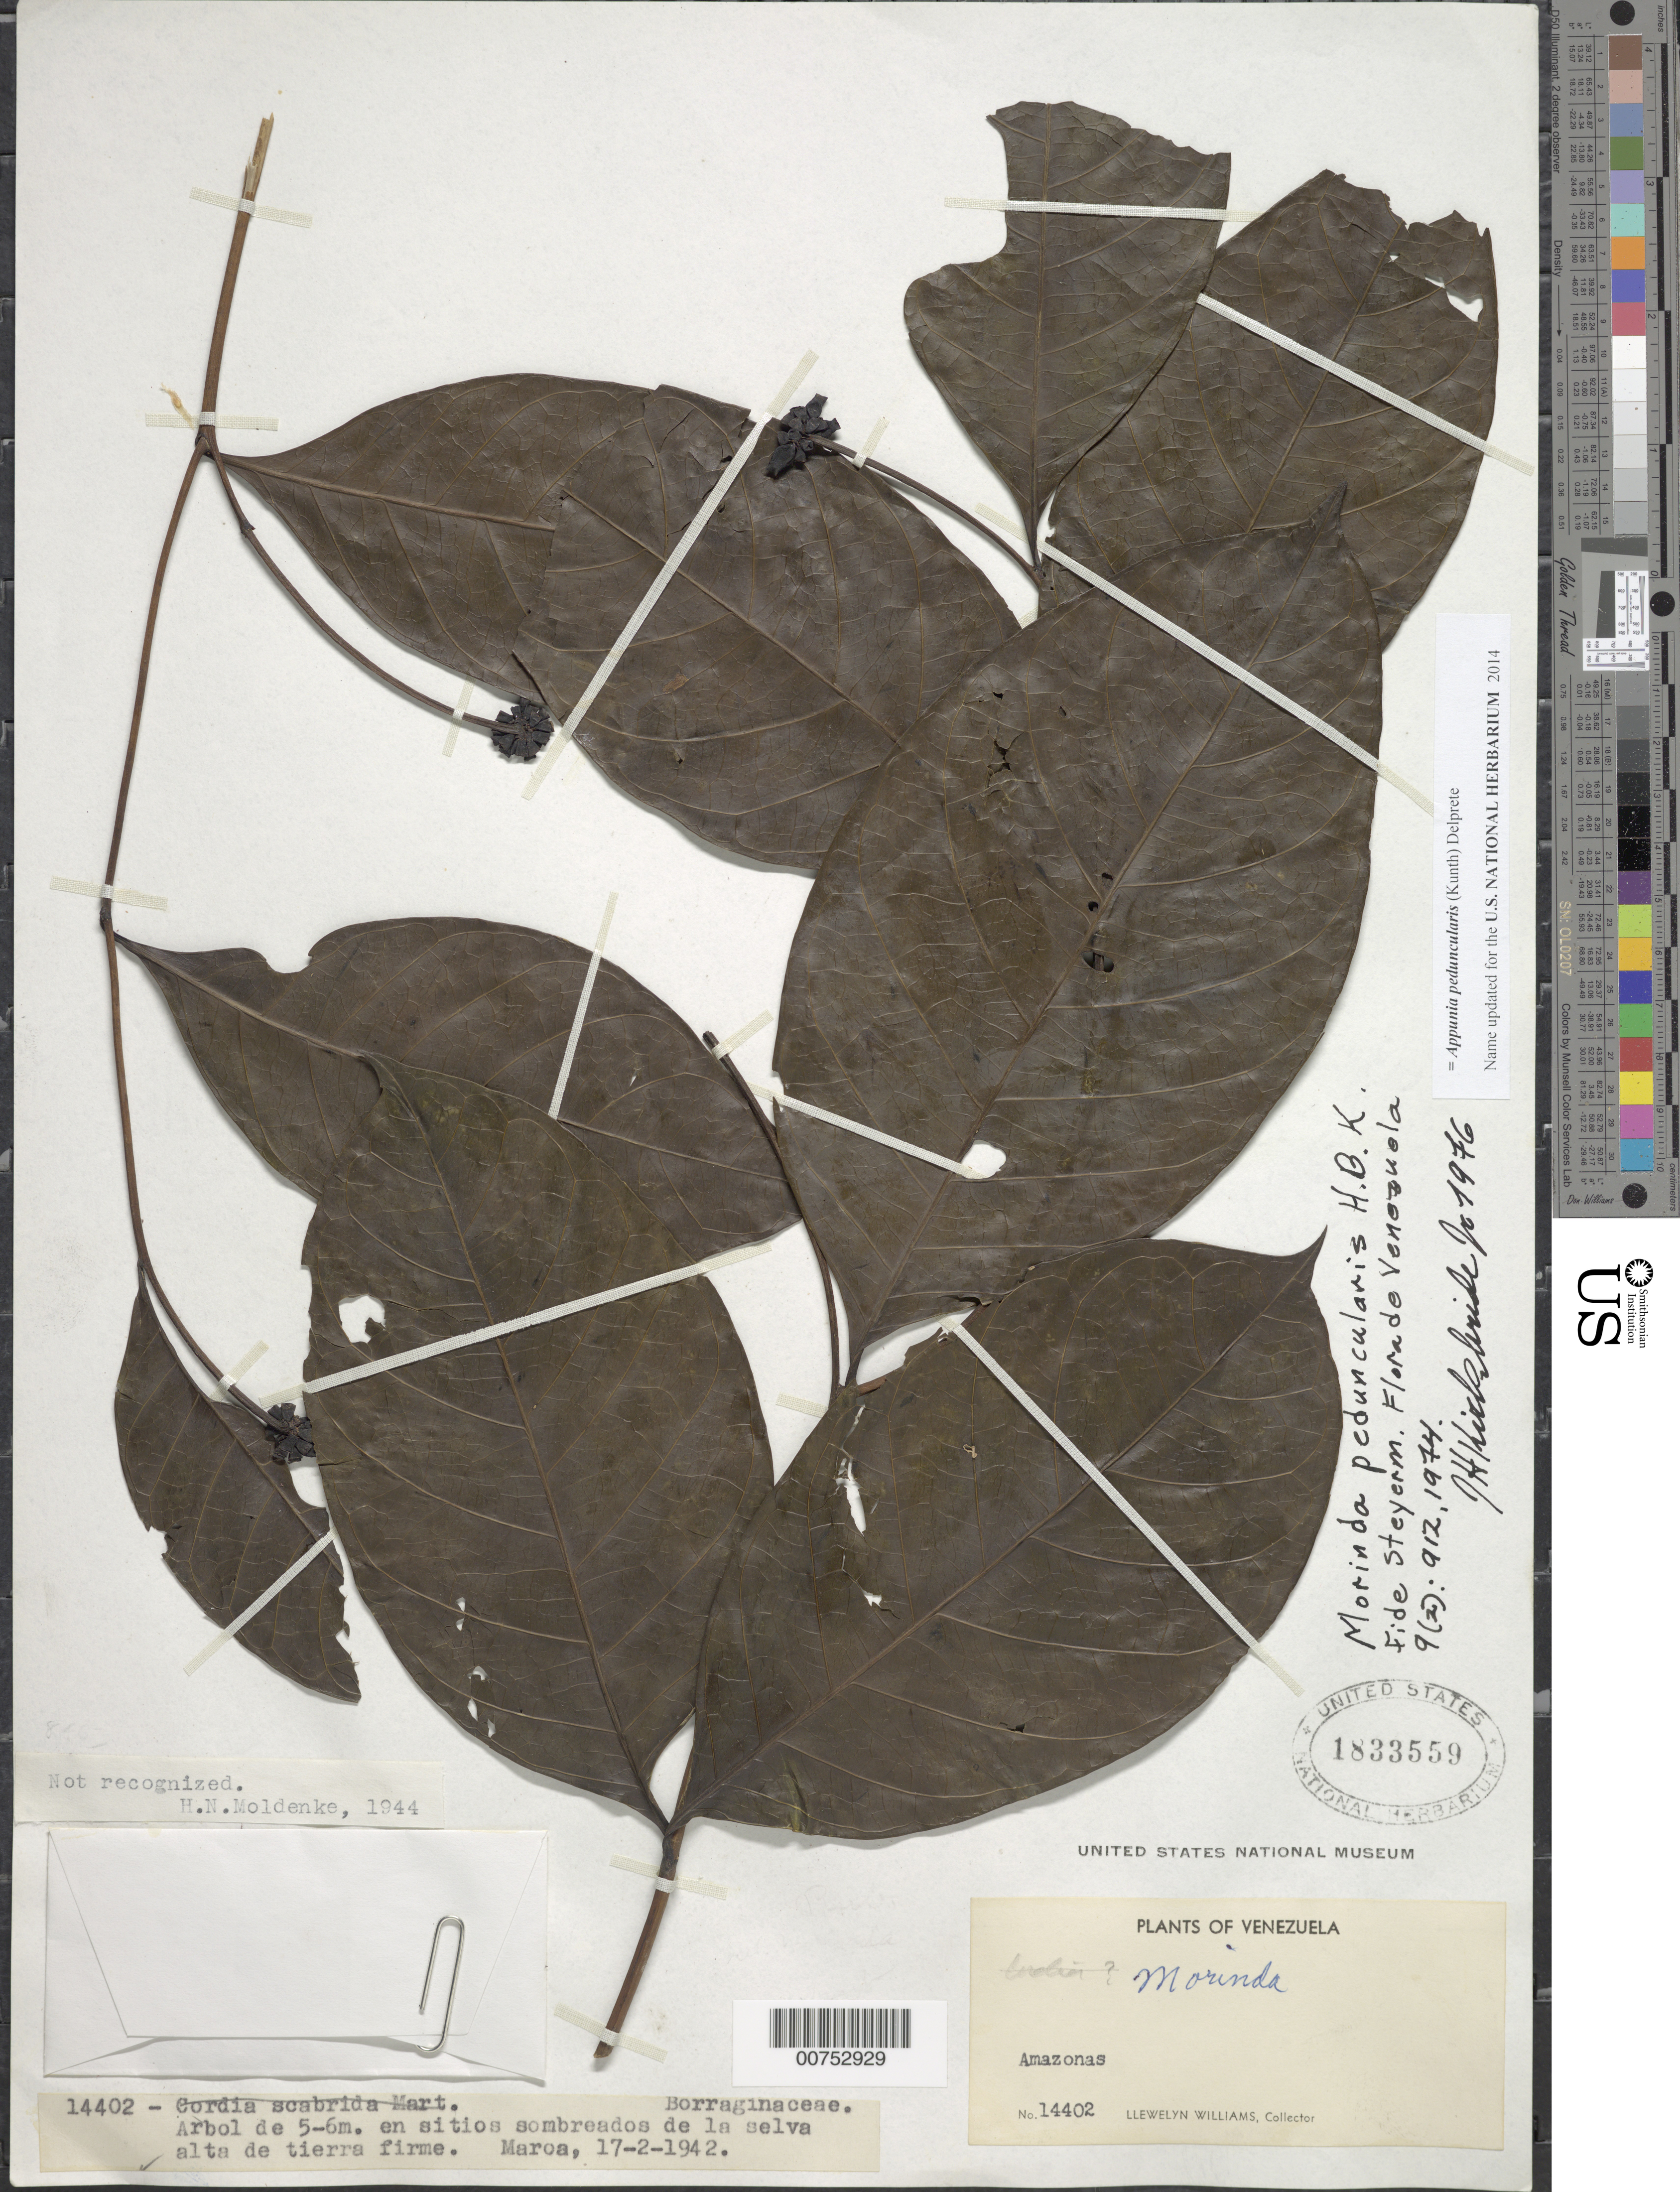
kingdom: Plantae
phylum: Tracheophyta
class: Magnoliopsida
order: Gentianales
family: Rubiaceae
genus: Appunia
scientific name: Appunia peduncularis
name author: (Kunth) Delprete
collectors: Ll. Williams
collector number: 14402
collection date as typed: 17-Feb-42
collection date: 1942-02-17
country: Venezuela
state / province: Amazonas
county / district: Maroa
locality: Maroa, Río Guainía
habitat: Sitios sombreados de la selva alta de tierra firme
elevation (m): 127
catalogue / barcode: US 1833559